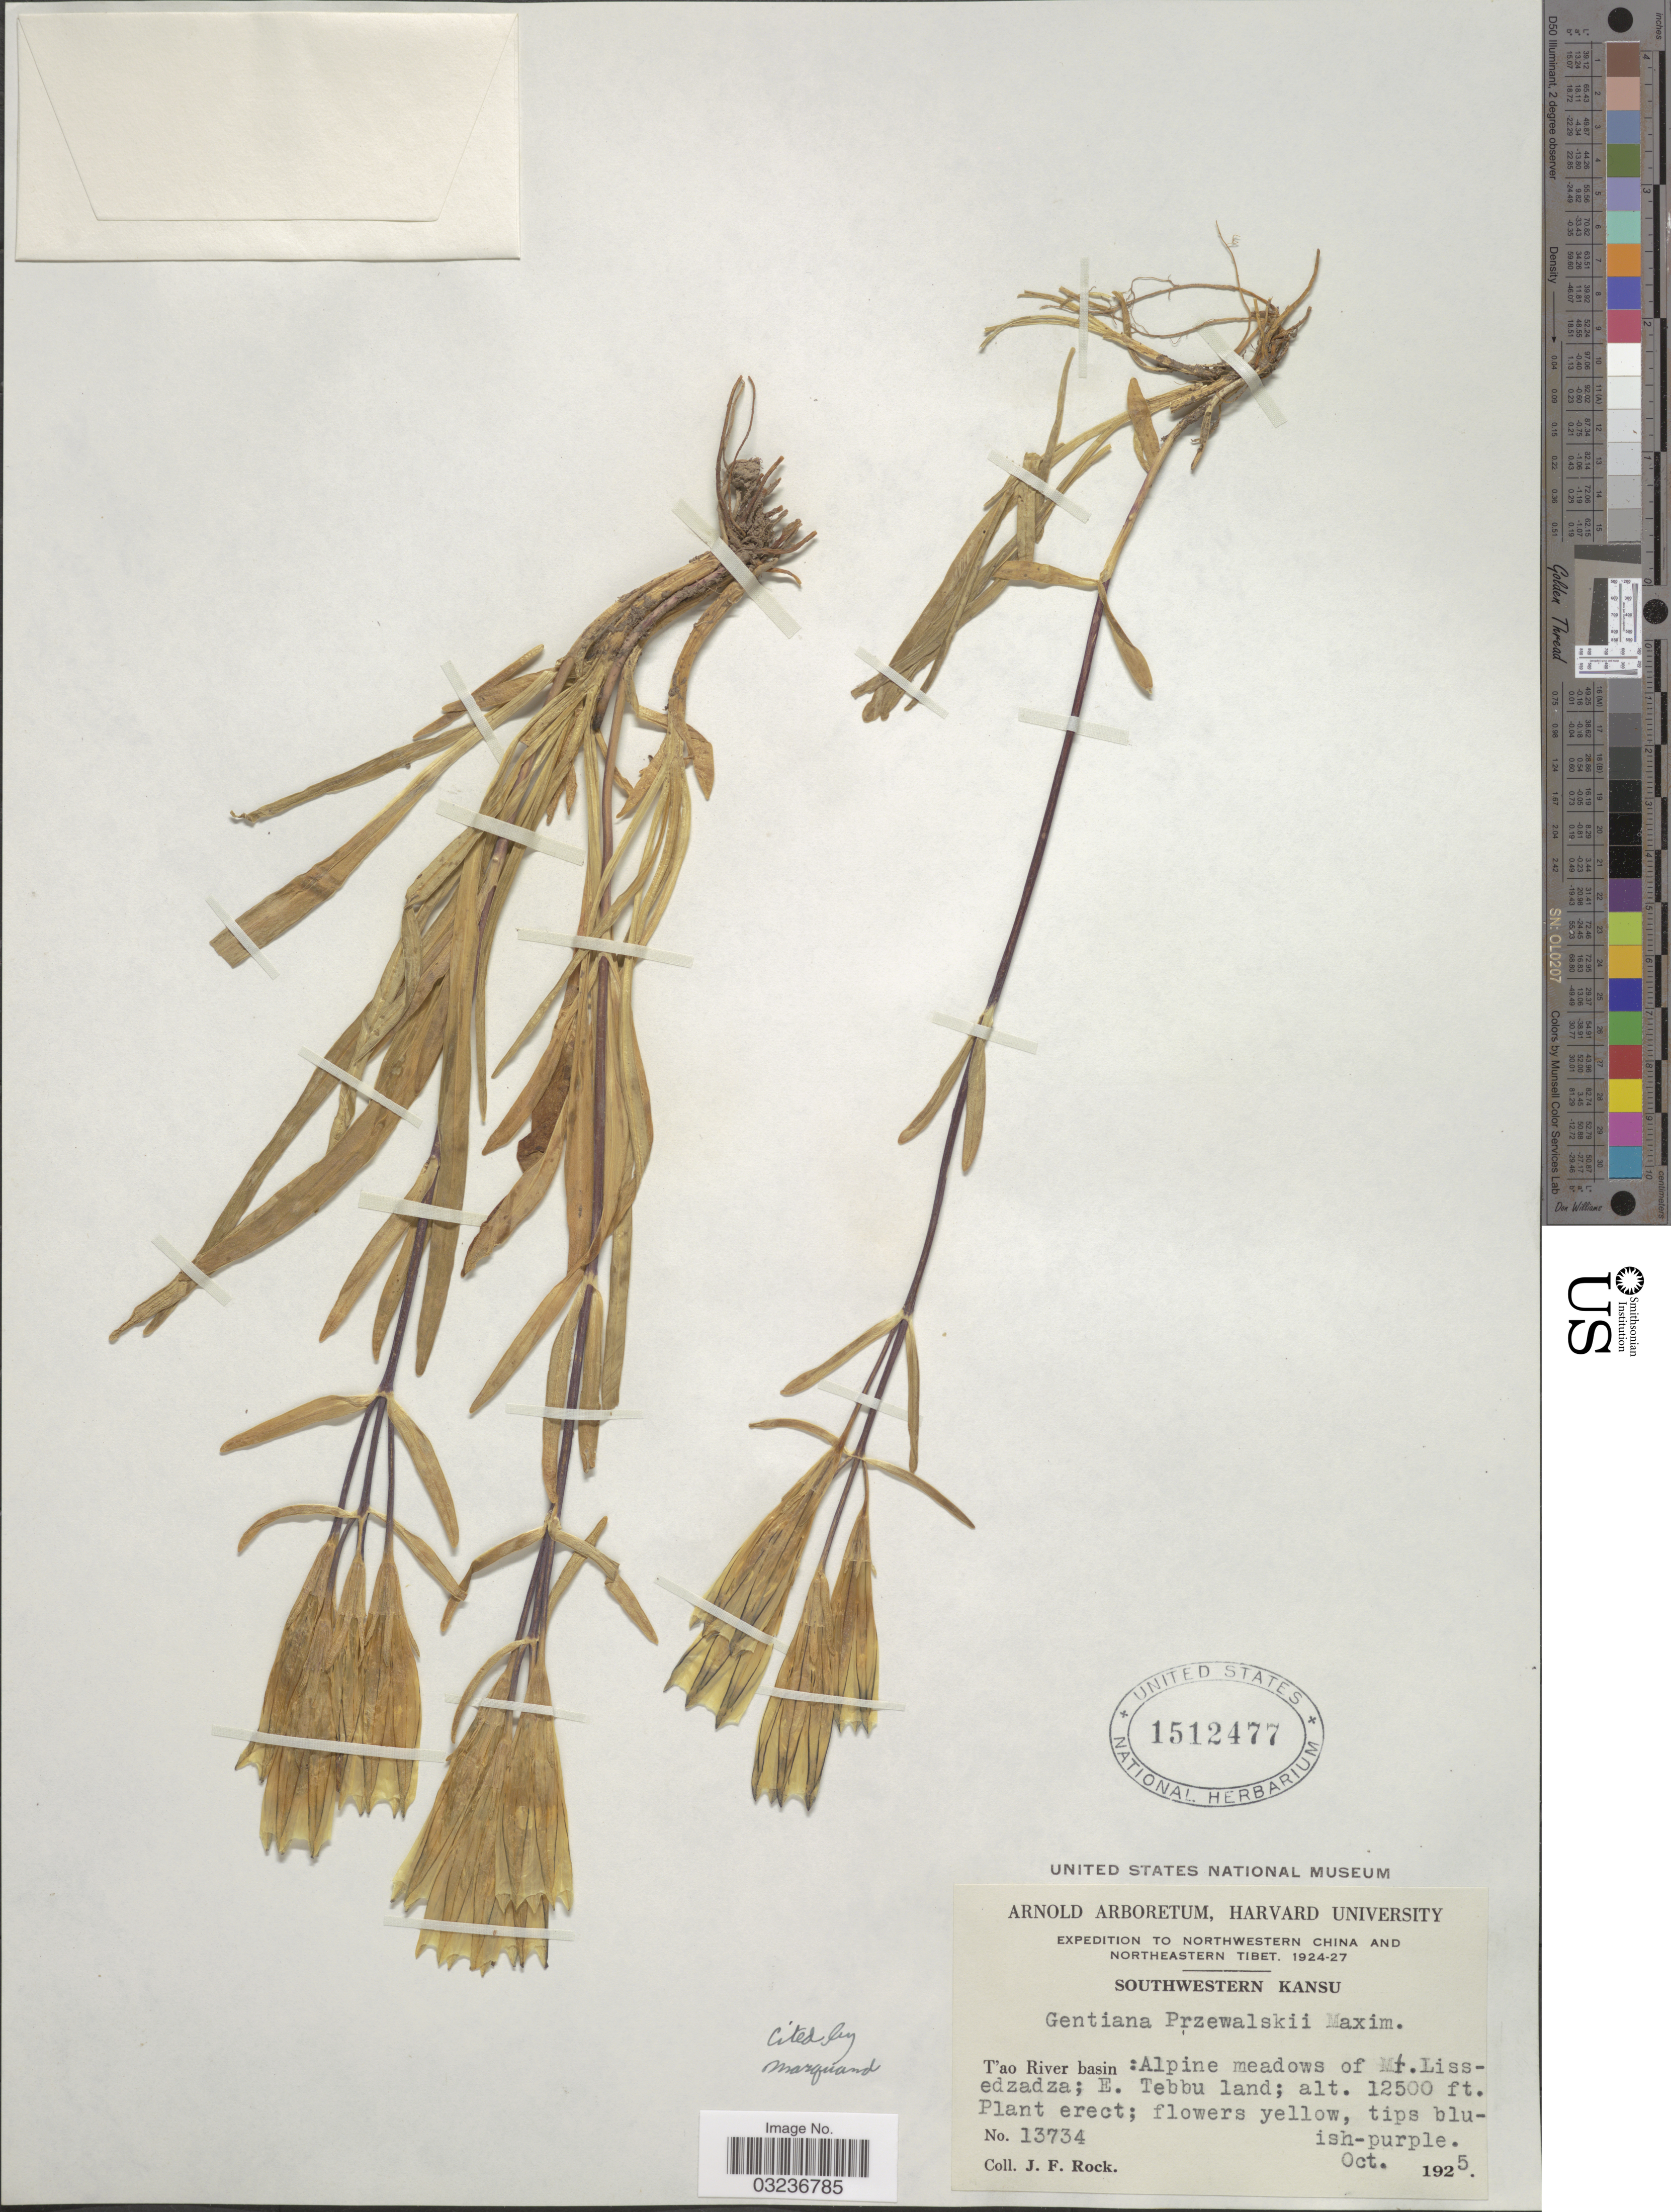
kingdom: Plantae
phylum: Tracheophyta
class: Magnoliopsida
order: Gentianales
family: Gentianaceae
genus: Gentiana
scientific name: Gentiana przewalskii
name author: Maxim.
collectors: J. Rock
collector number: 13734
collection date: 1925-10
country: China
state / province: Gansu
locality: Northwestern China and Northeastern Tibet, Southwestern Kansu, T'ao River basin: Alpine meadows of Mt. Lissedzadza; E. Tebbu land.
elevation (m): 3810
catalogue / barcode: US 1512477